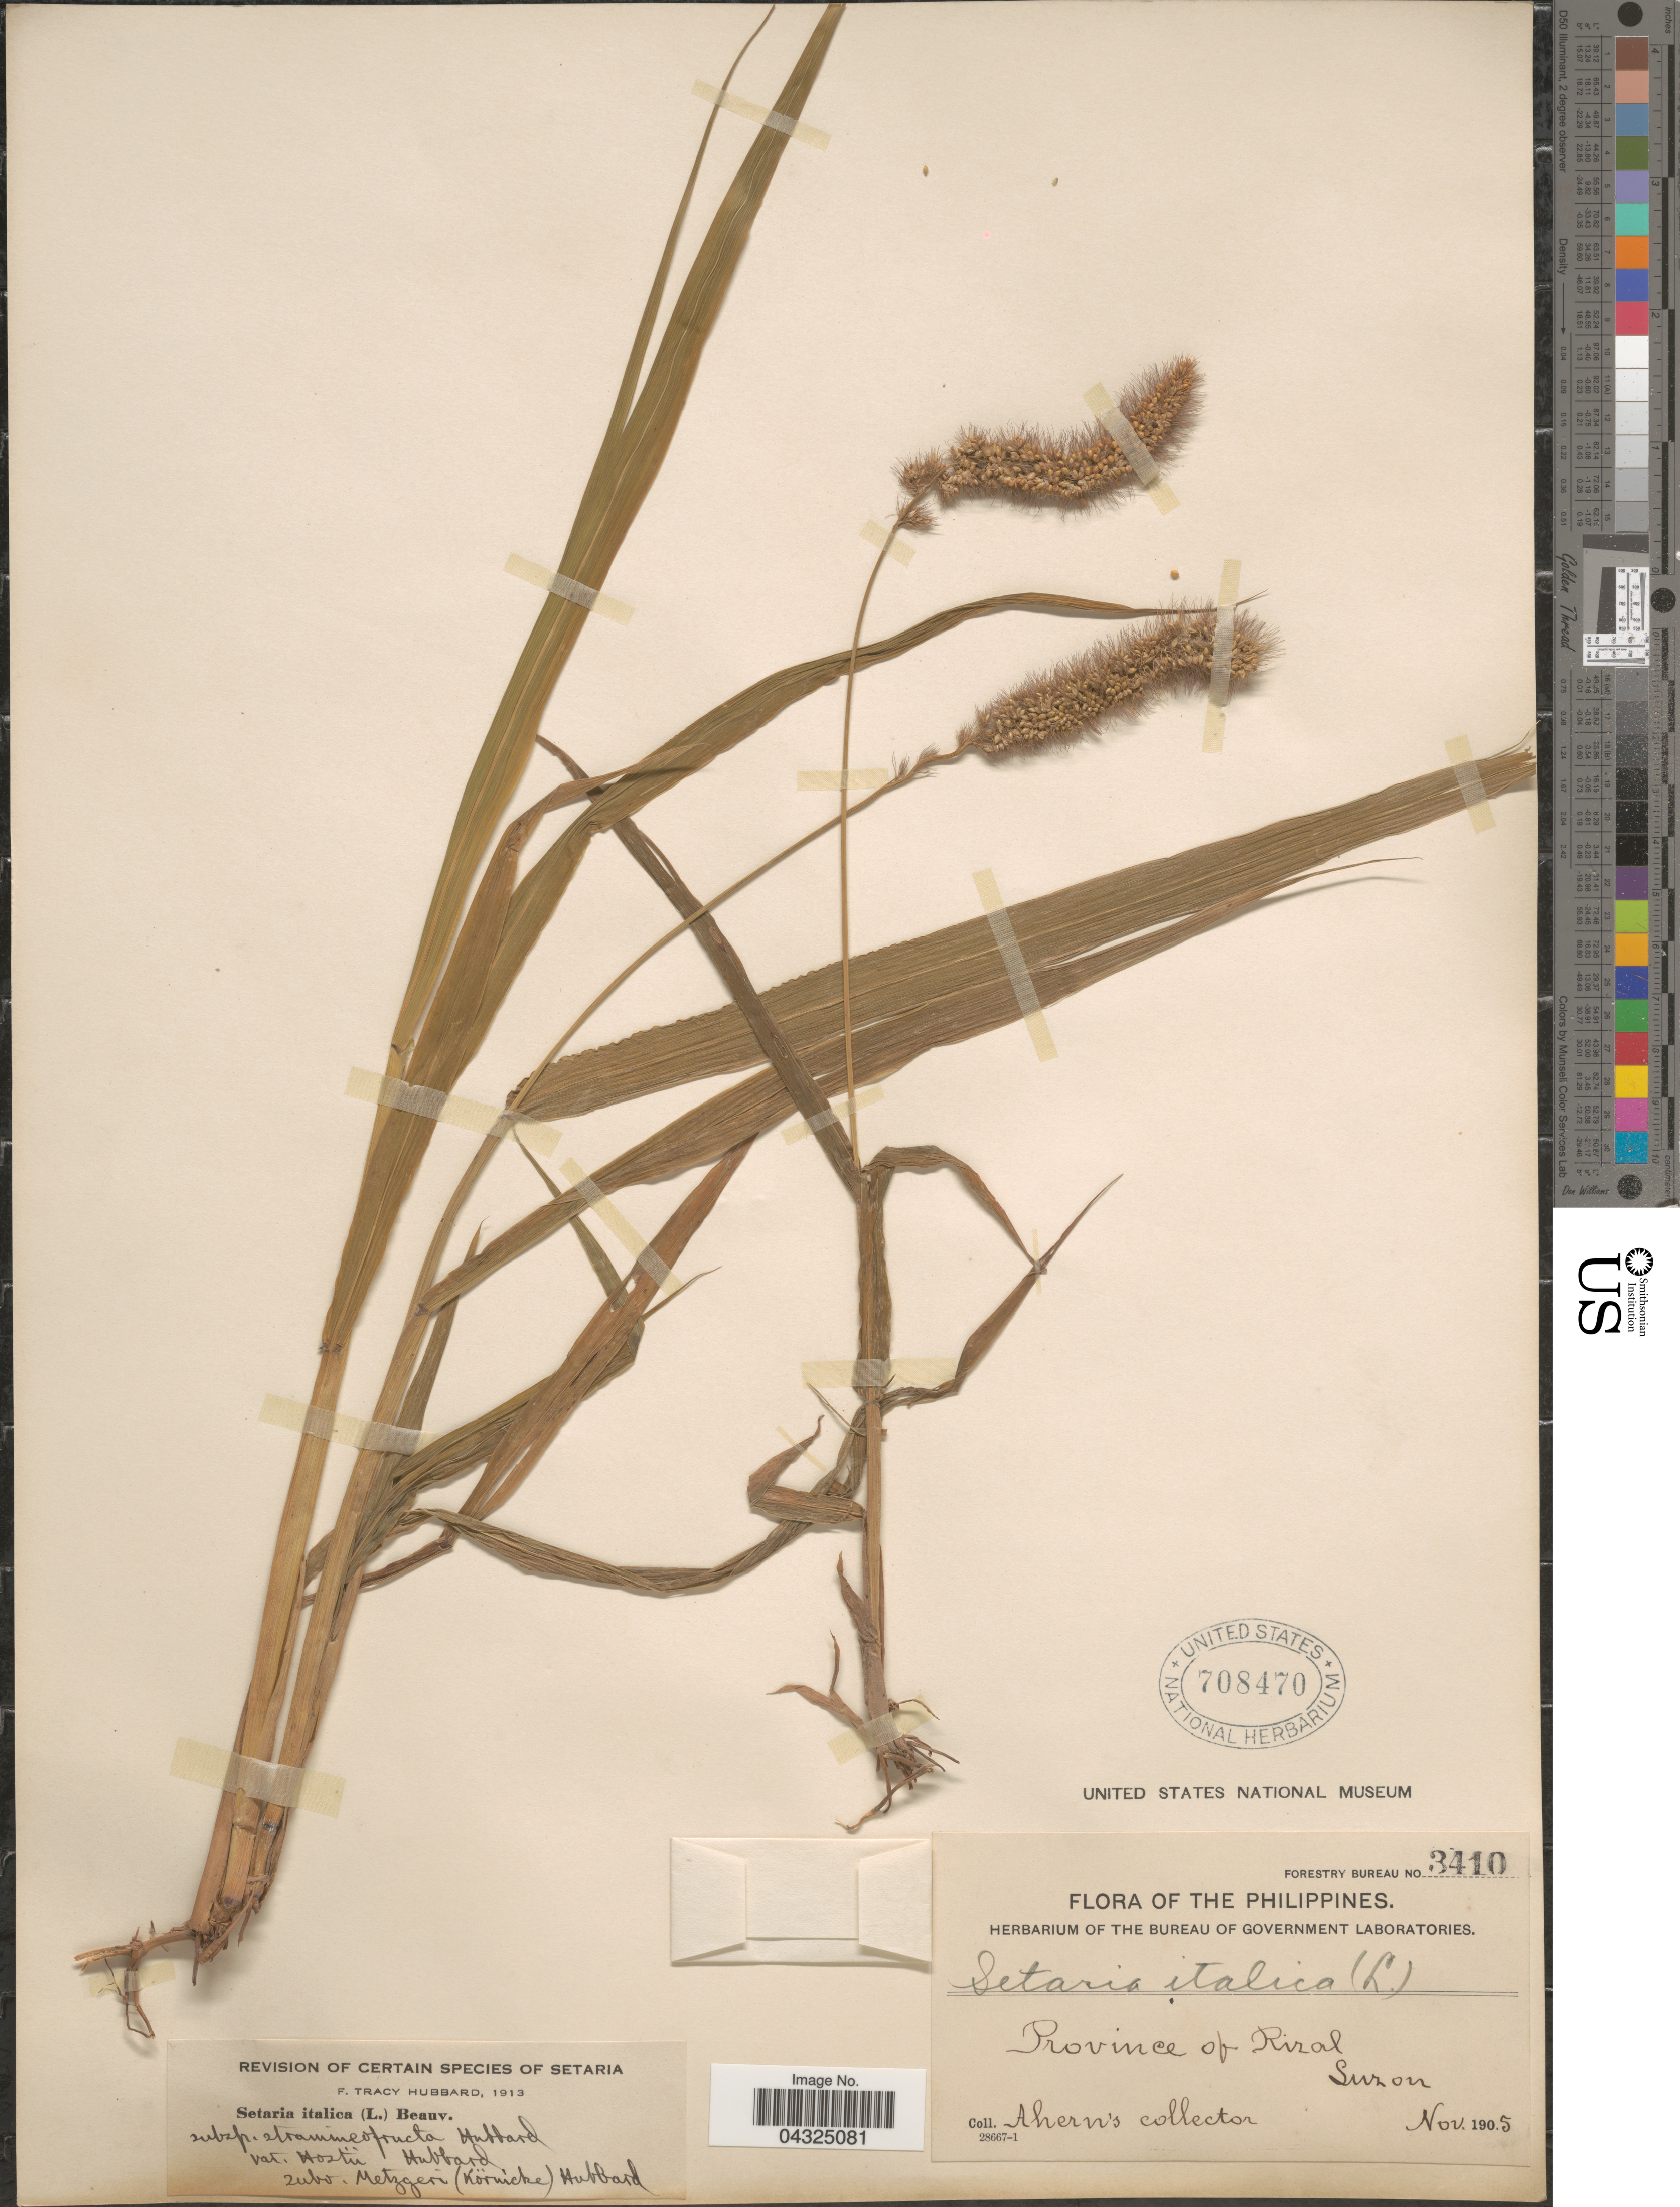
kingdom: Plantae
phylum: Tracheophyta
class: Liliopsida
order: Poales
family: Poaceae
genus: Setaria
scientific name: Setaria italica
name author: (L.) P. Beauv.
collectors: Ahern's collector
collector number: Forestry Bureau 3410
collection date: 1905-11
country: Philippines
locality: Province of Rizal. Luzon.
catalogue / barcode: US 708470